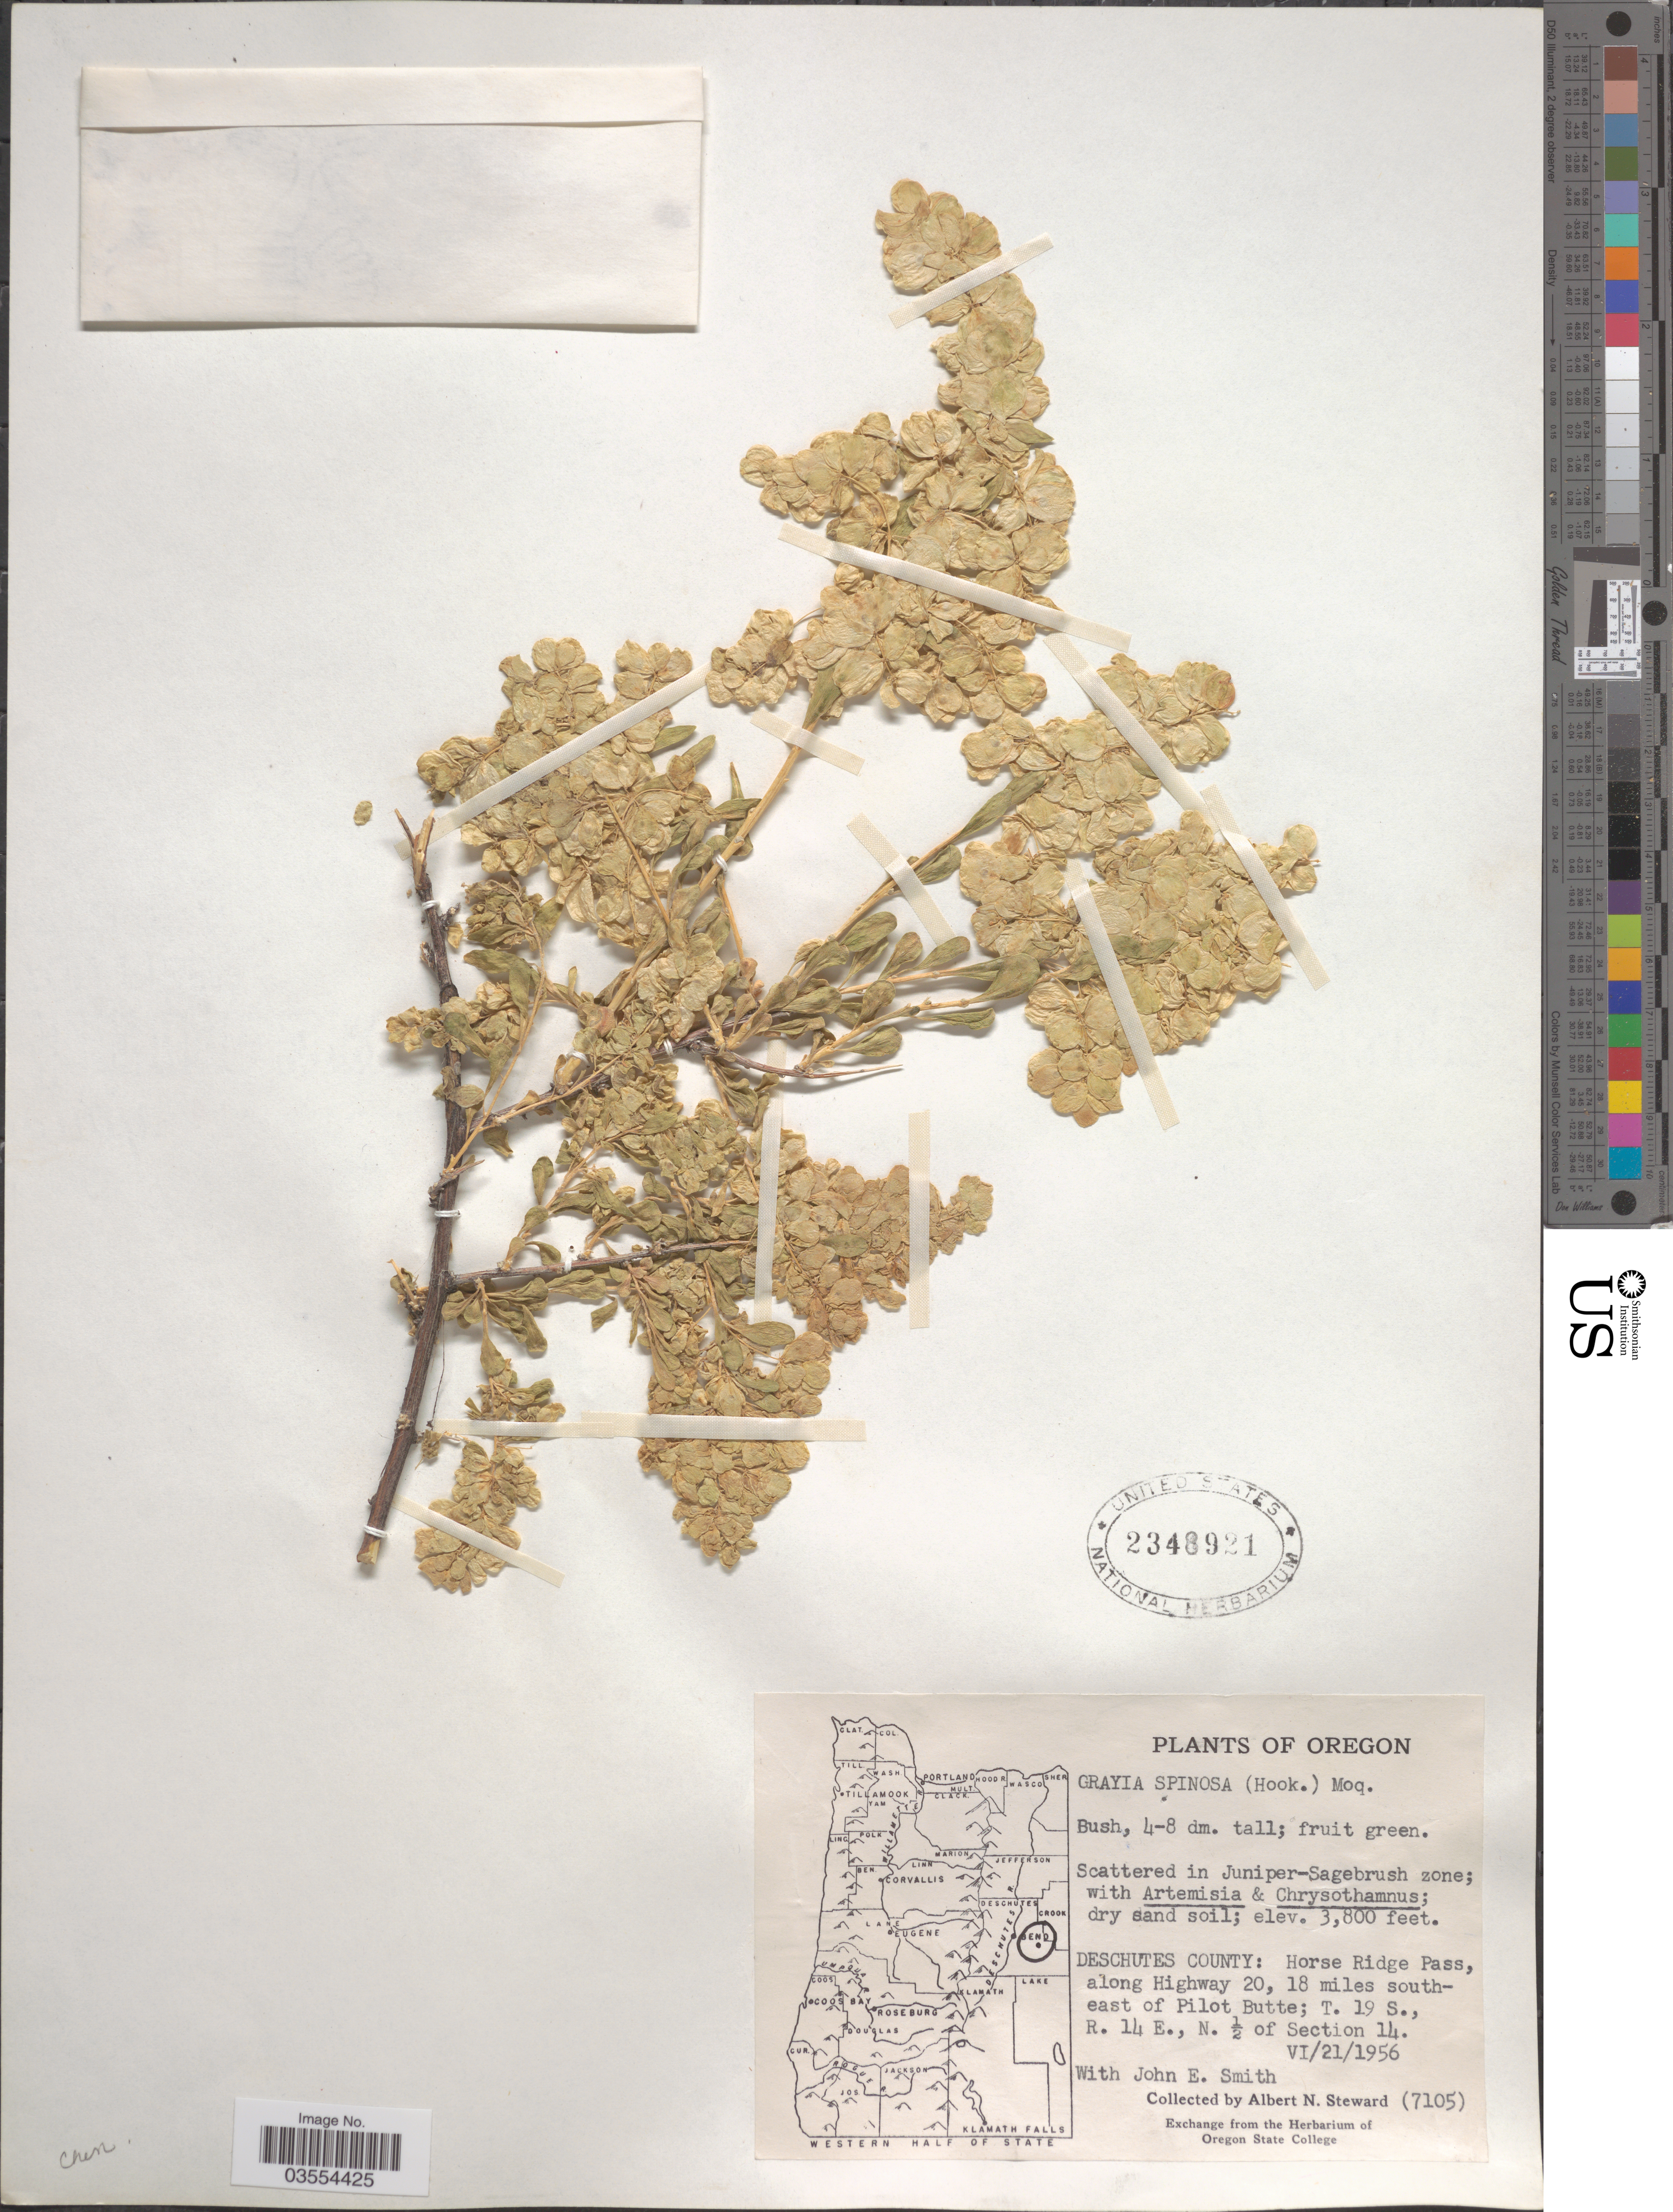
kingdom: Plantae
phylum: Tracheophyta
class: Magnoliopsida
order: Caryophyllales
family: Amaranthaceae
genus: Grayia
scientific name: Grayia spinosa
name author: (Hook.) Moq.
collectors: A. N. Steward & J. Smith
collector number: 7105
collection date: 1956-06-21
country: United States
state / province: Oregon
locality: Deschutes County: Horse Ridge Pass, along Highway 20, 18 miles south-east of Pilot Butte; T. 19 S., R. 14 E., N. ½ of Section 14.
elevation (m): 1158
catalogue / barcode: US 2348921